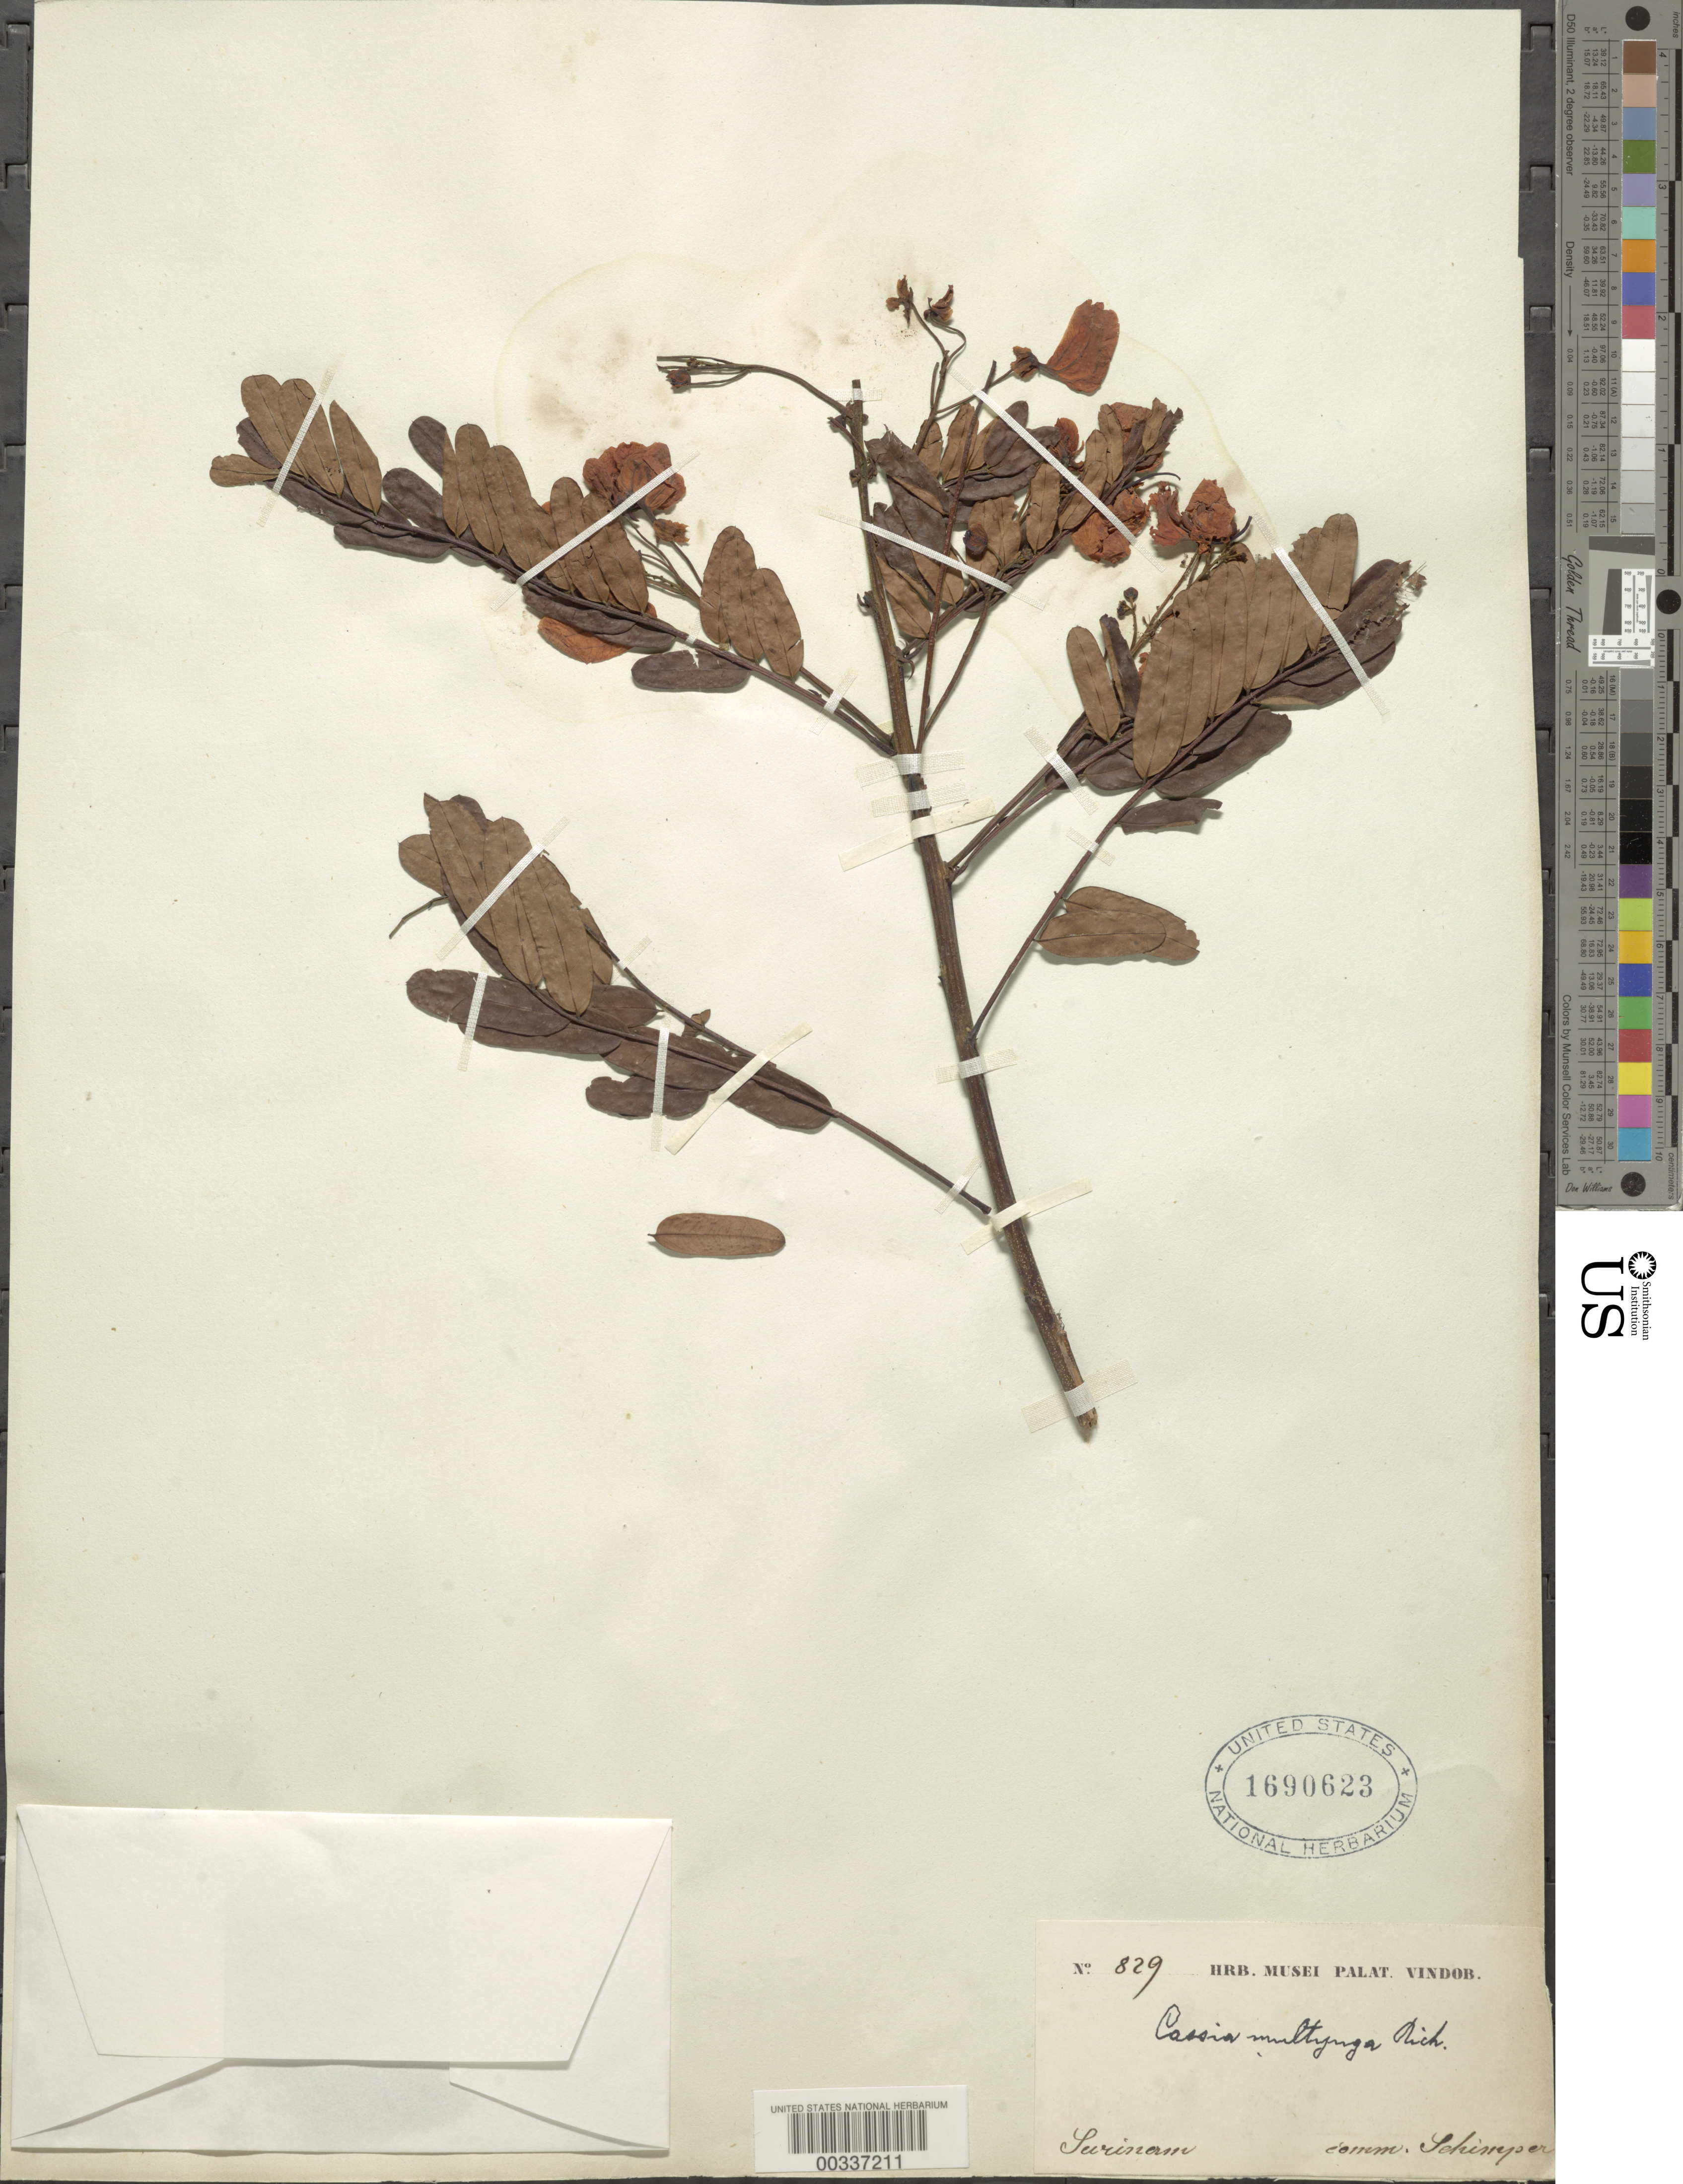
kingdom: Plantae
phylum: Tracheophyta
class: Magnoliopsida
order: Fabales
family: Fabaceae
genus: Senna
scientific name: Senna multijuga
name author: (Rich.) H.S. Irwin & Barneby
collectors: -. Schimper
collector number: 829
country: Suriname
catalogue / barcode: US 1690623